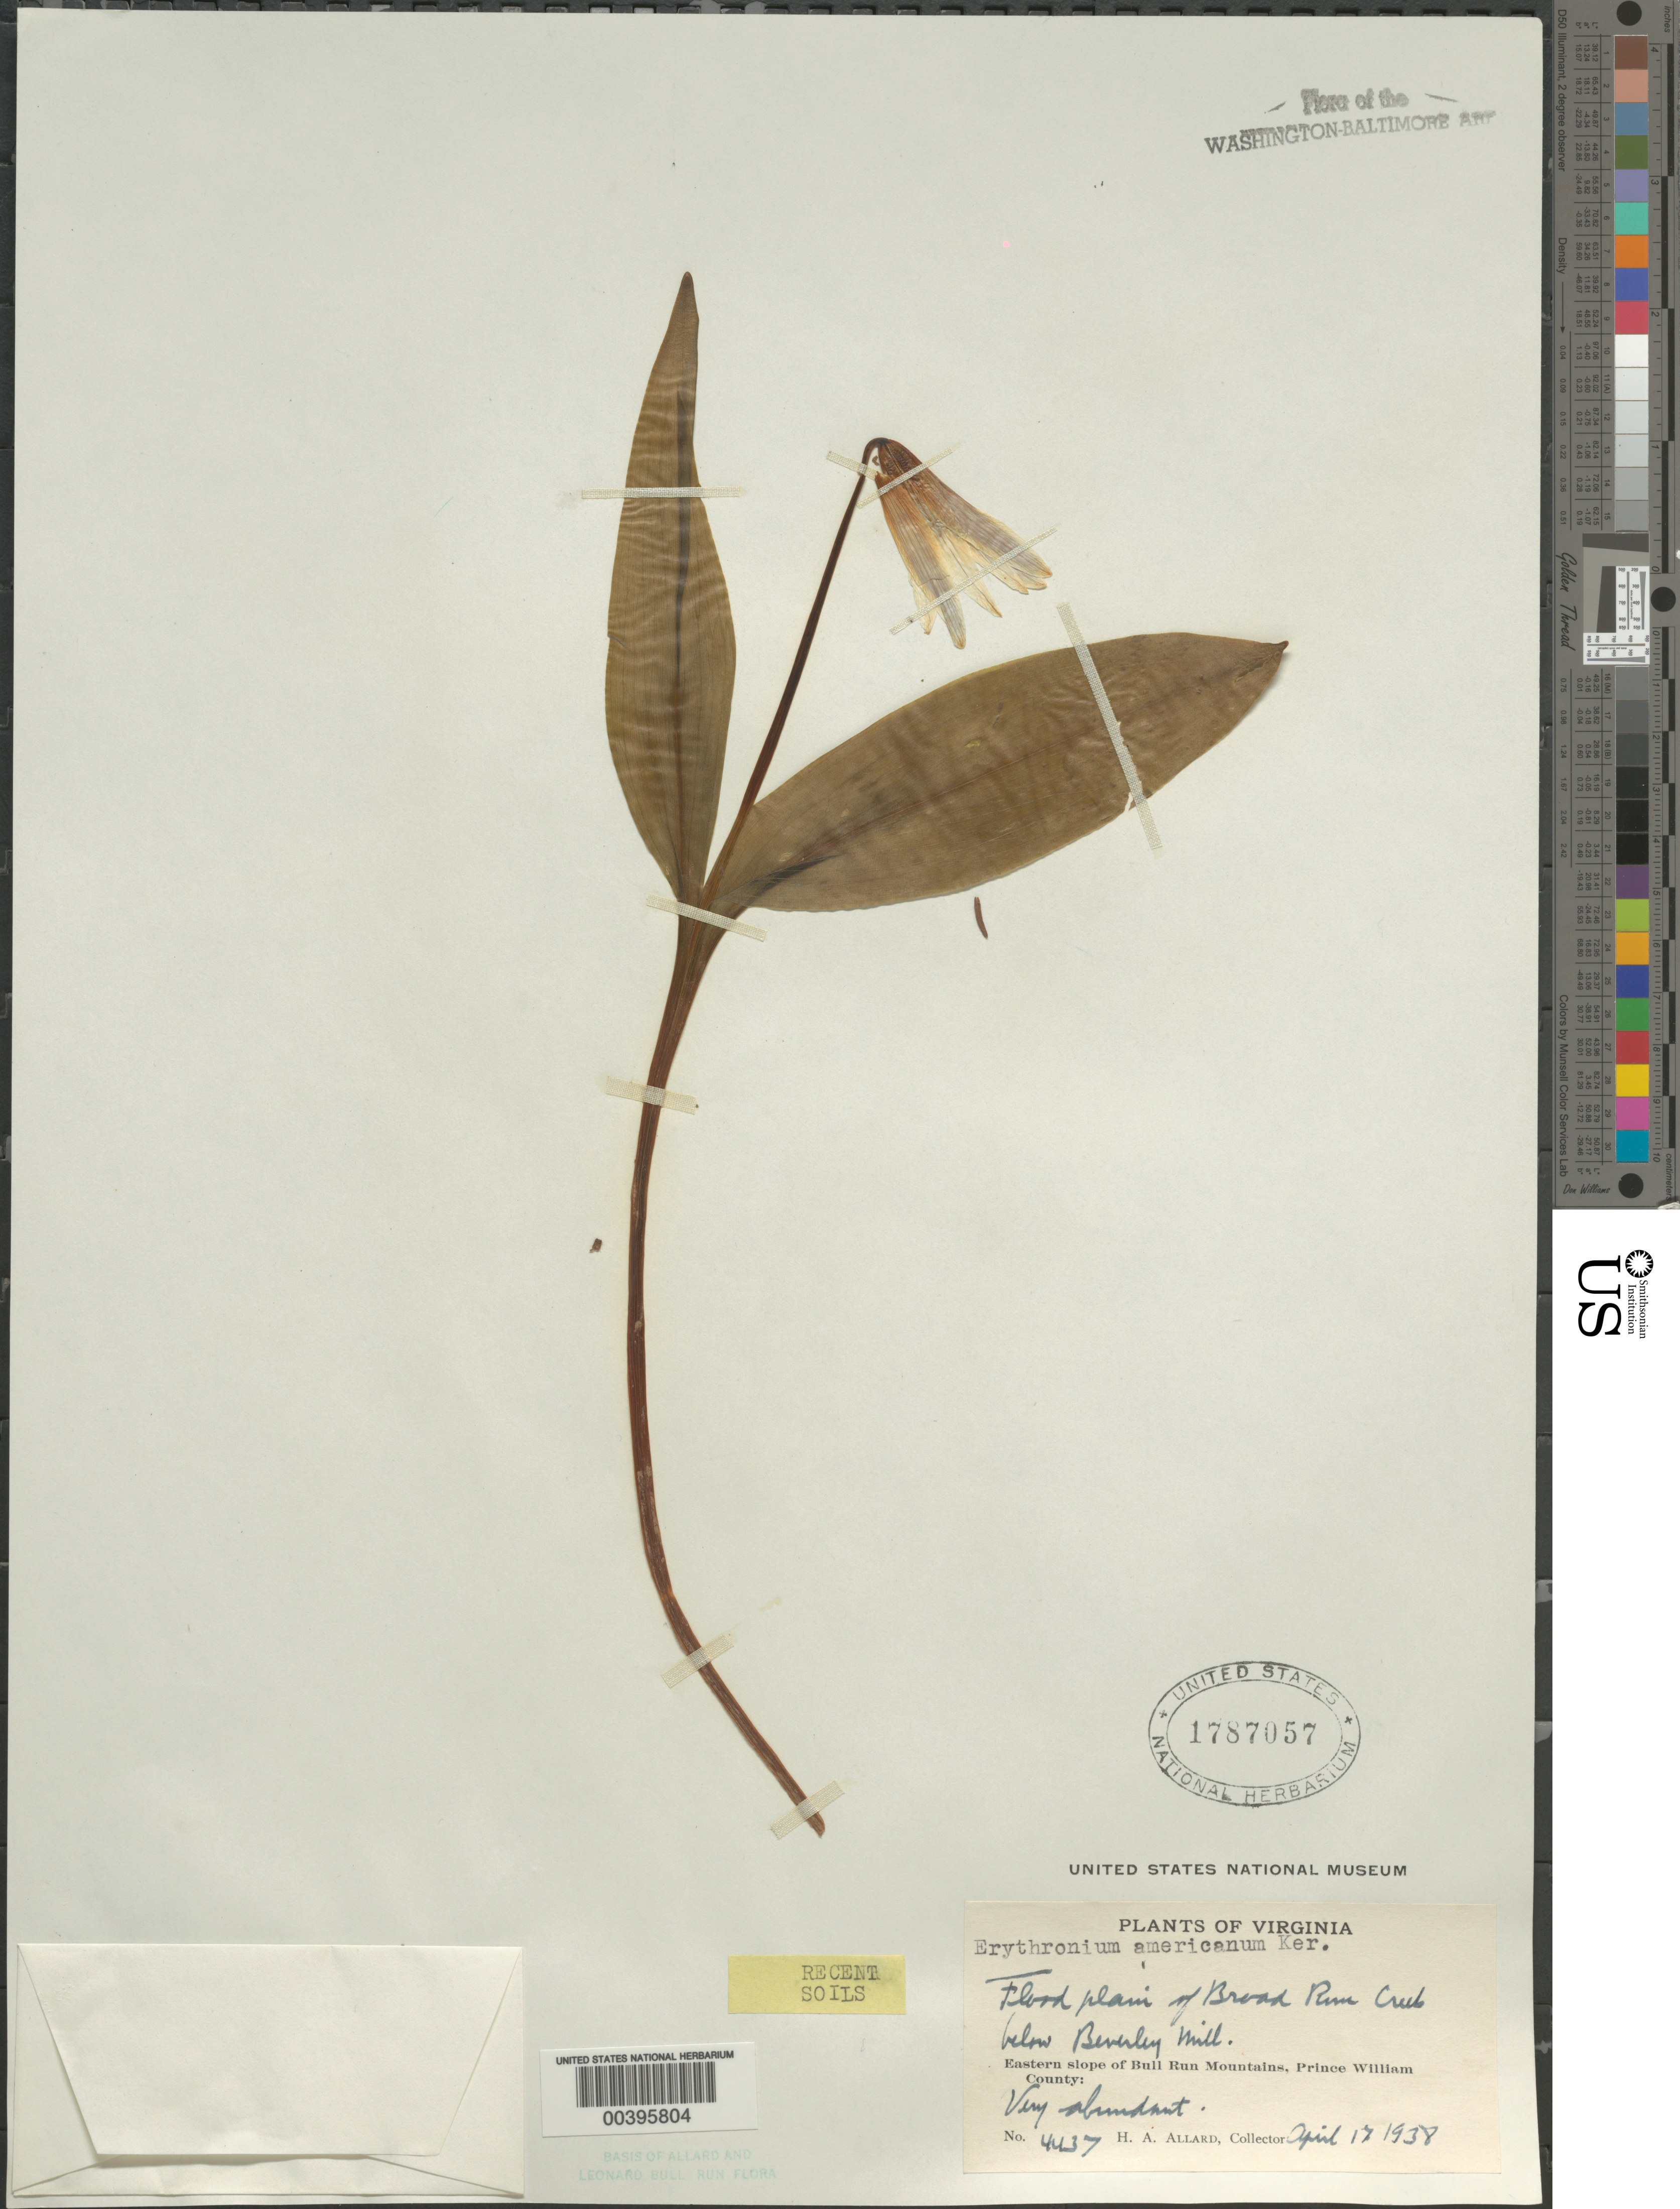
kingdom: Plantae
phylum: Tracheophyta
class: Liliopsida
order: Liliales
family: Liliaceae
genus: Erythronium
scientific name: Erythronium americanum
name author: Ker Gawl.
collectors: H. A. Allard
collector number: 4437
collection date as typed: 17 Apr 1938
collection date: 1938-04-17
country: United States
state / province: Virginia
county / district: Prince William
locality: Broad Run, below Beverley Mill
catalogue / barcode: US 1787057